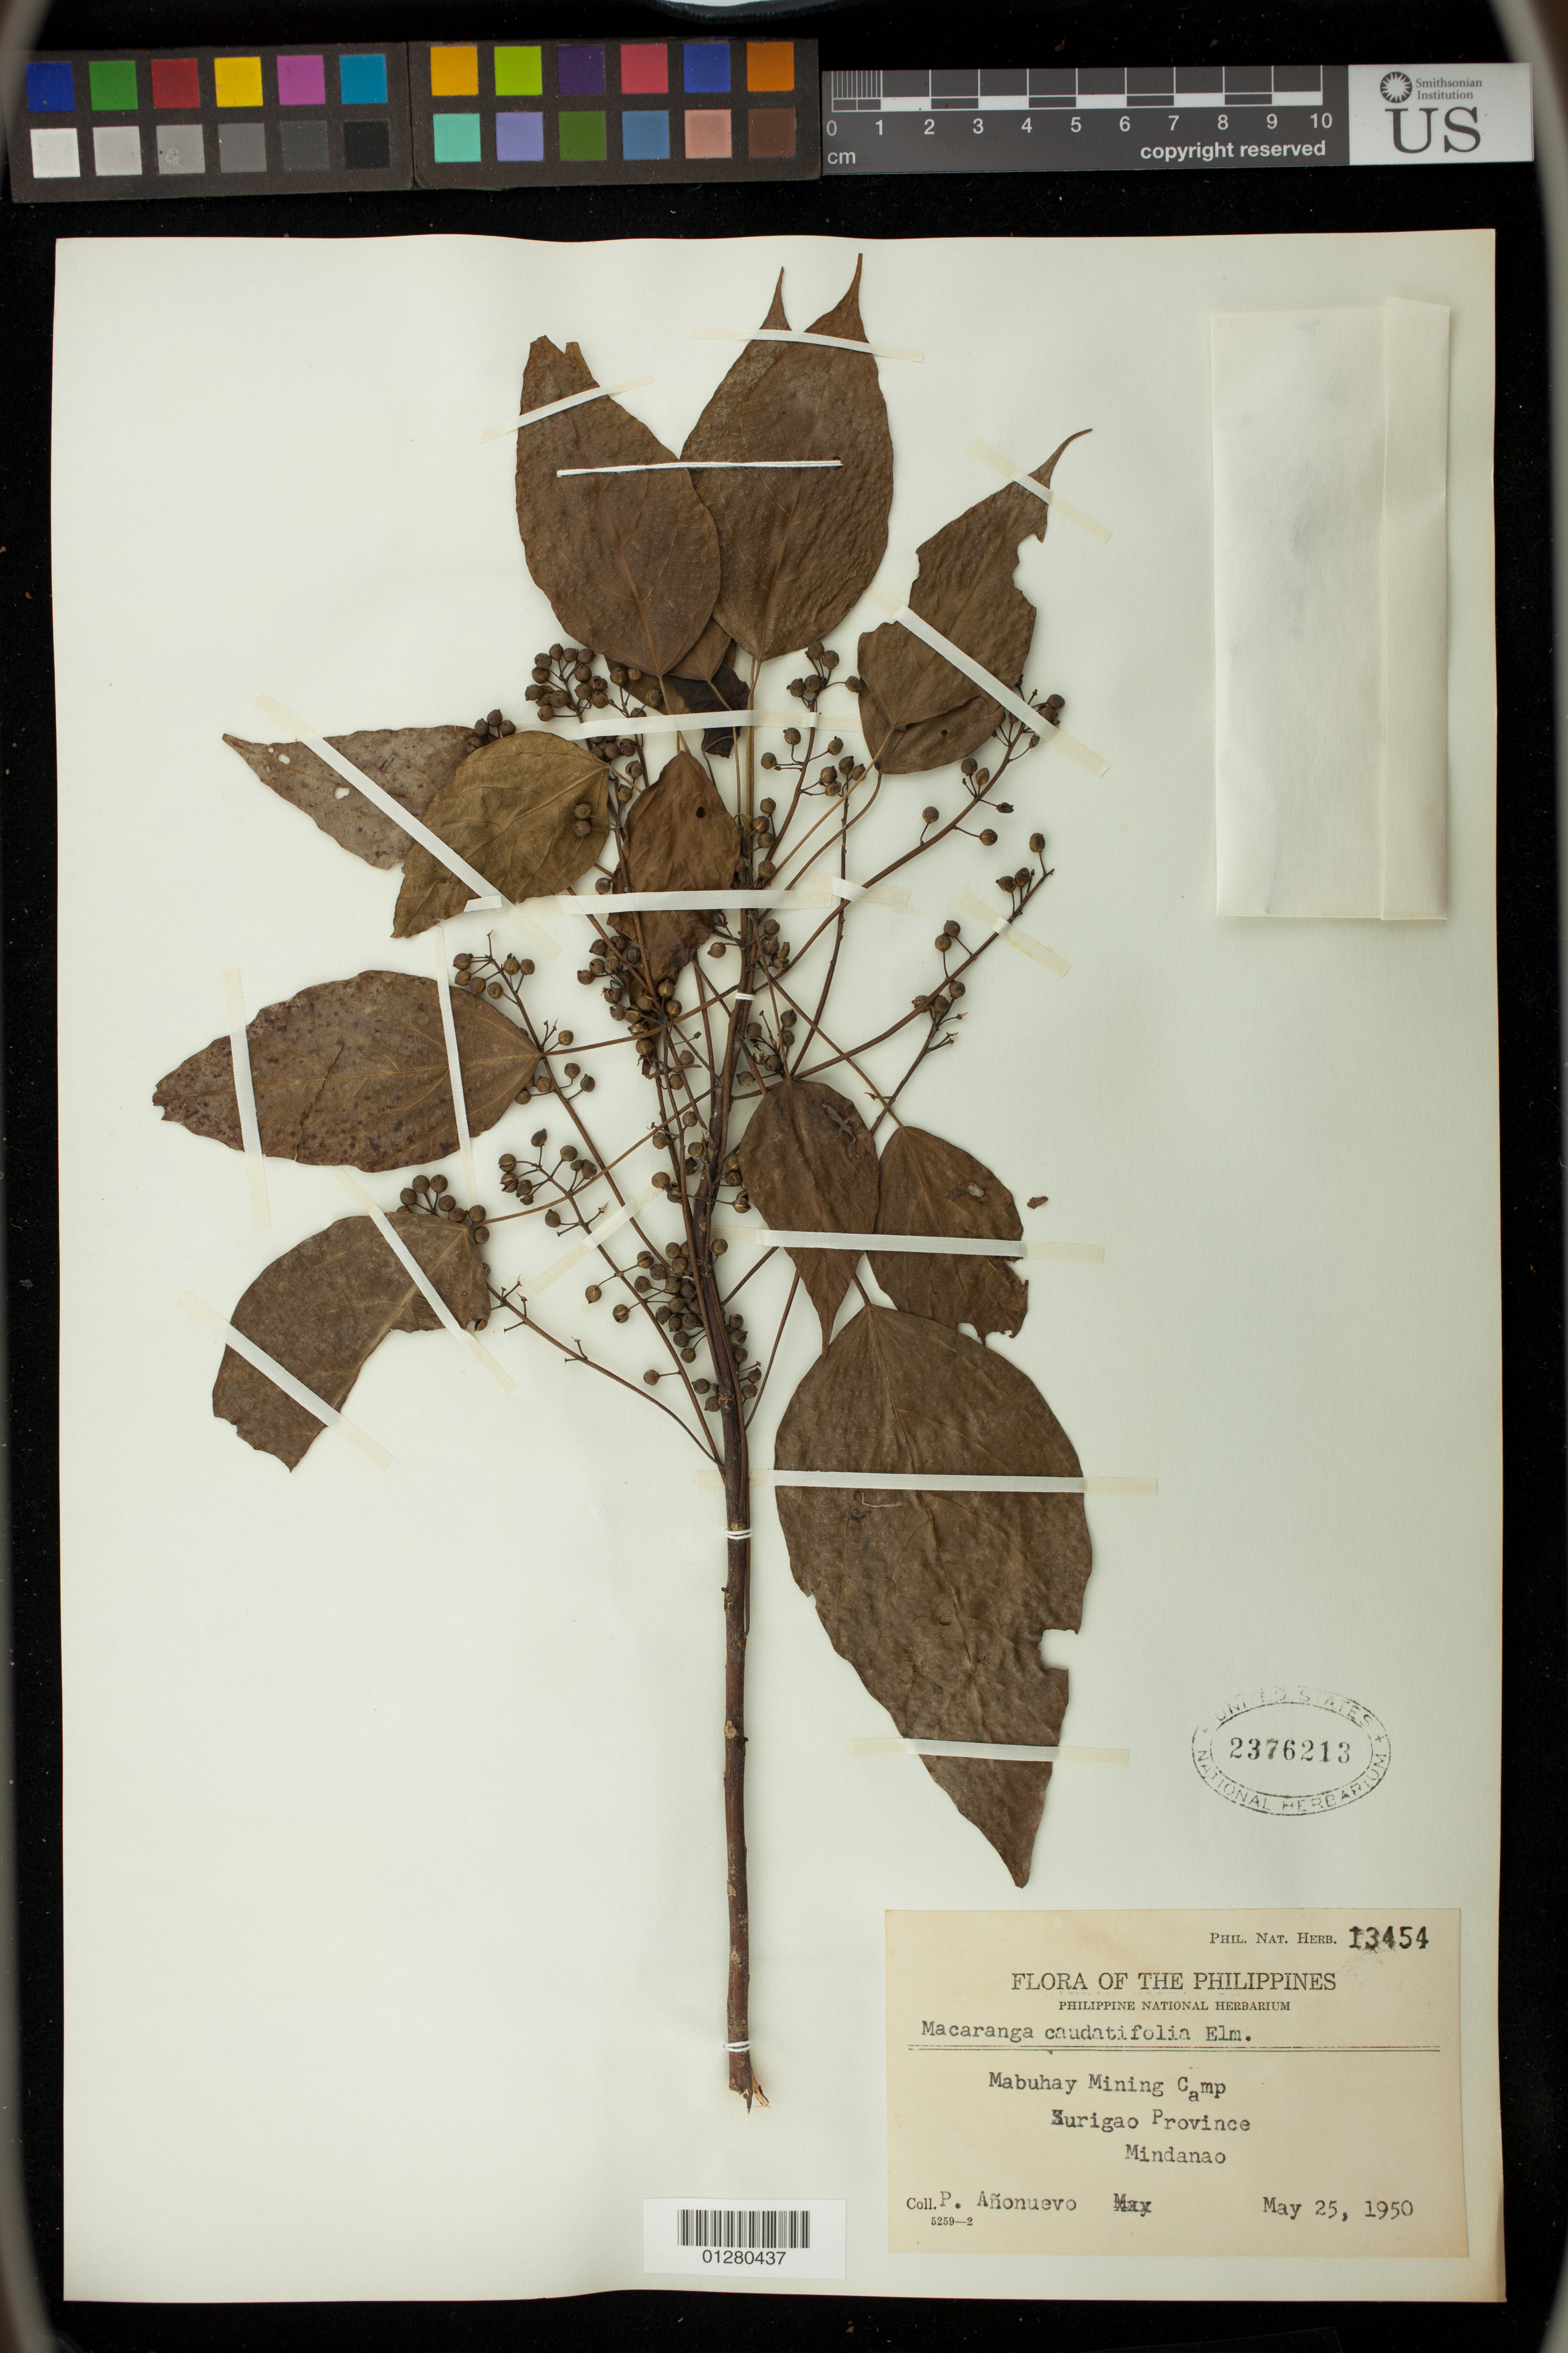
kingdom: Plantae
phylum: Tracheophyta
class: Magnoliopsida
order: Malpighiales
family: Euphorbiaceae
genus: Macaranga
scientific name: Macaranga cumingii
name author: Müll. Arg.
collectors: P. Anonuevo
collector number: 13454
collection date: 1950-05-25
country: Philippines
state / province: Caraga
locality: Mabuhay Mining Camp,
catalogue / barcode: US 2376213